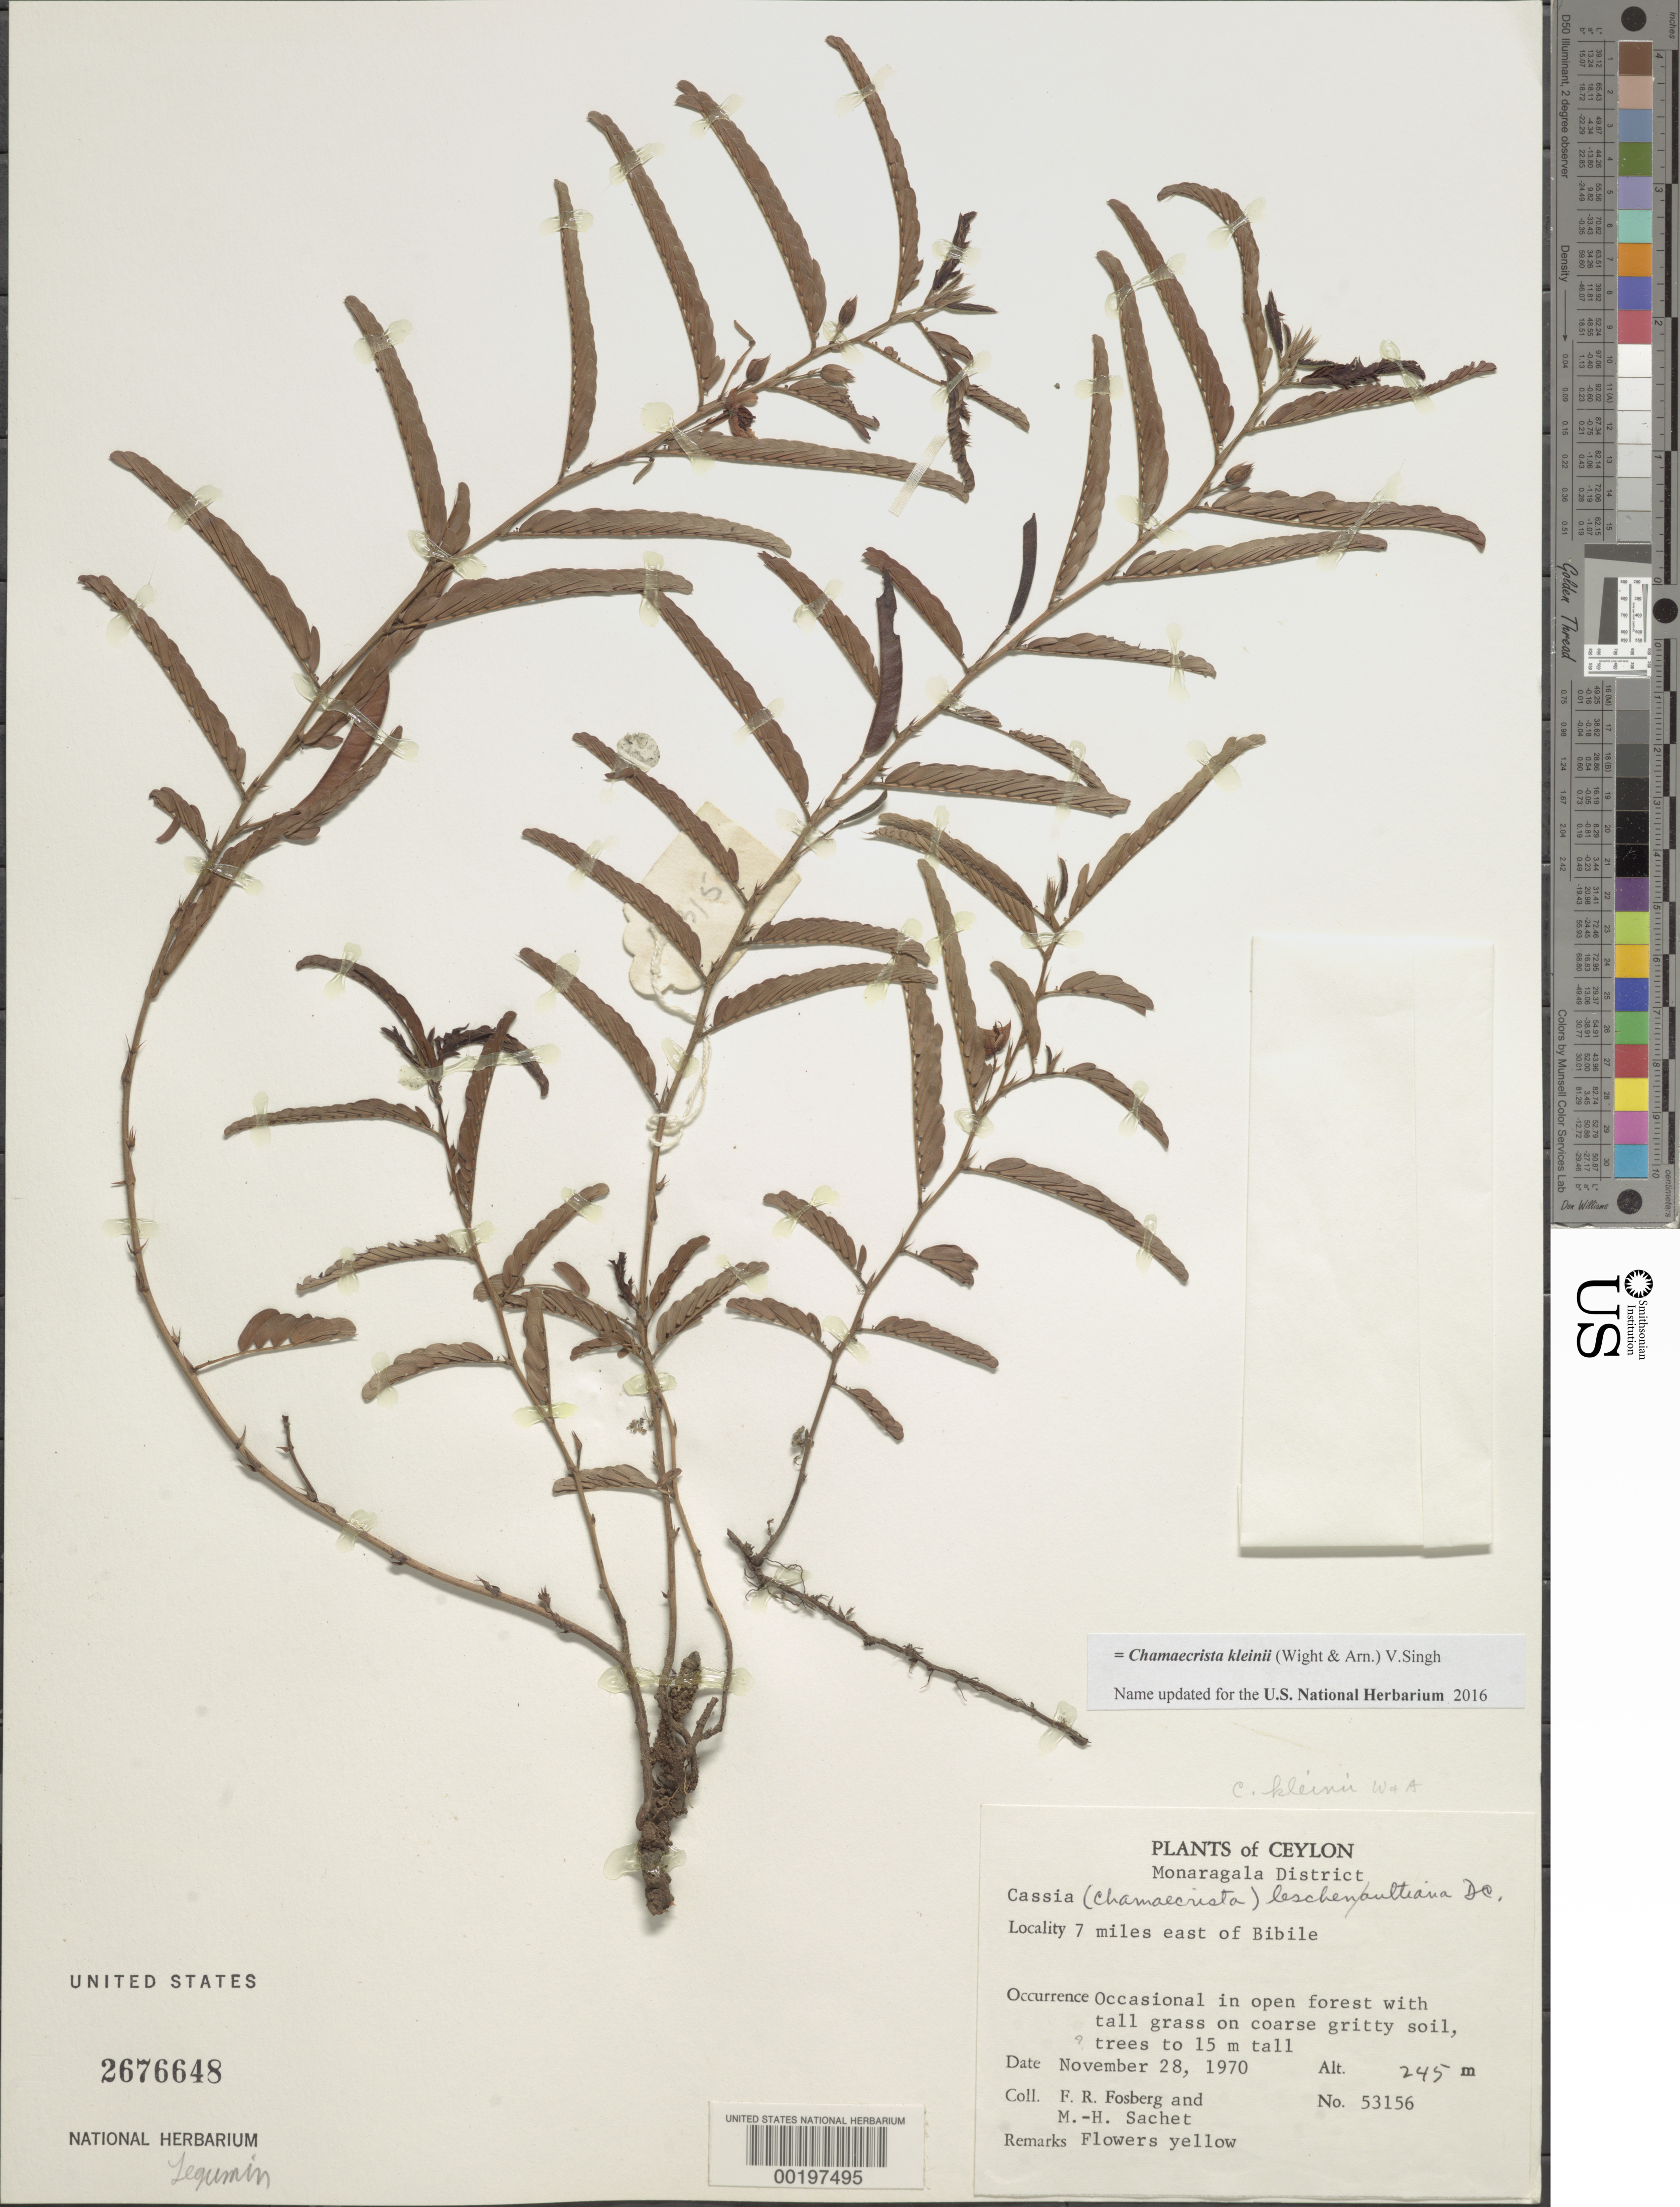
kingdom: Plantae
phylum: Tracheophyta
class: Magnoliopsida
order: Fabales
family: Fabaceae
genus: Chamaecrista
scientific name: Chamaecrista nictitans var. glabrata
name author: (Vogel) H.S. Irwin & Barneby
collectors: F. R. Fosberg & M.-H. Sachet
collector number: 53156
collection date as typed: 28 Nov 1970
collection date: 1970-11-28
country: Sri Lanka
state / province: Uva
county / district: Monaragala Dist.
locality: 7 mi e of bibile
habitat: Open forest with tall grass on coarse gritty soil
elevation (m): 245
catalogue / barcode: US 2676648